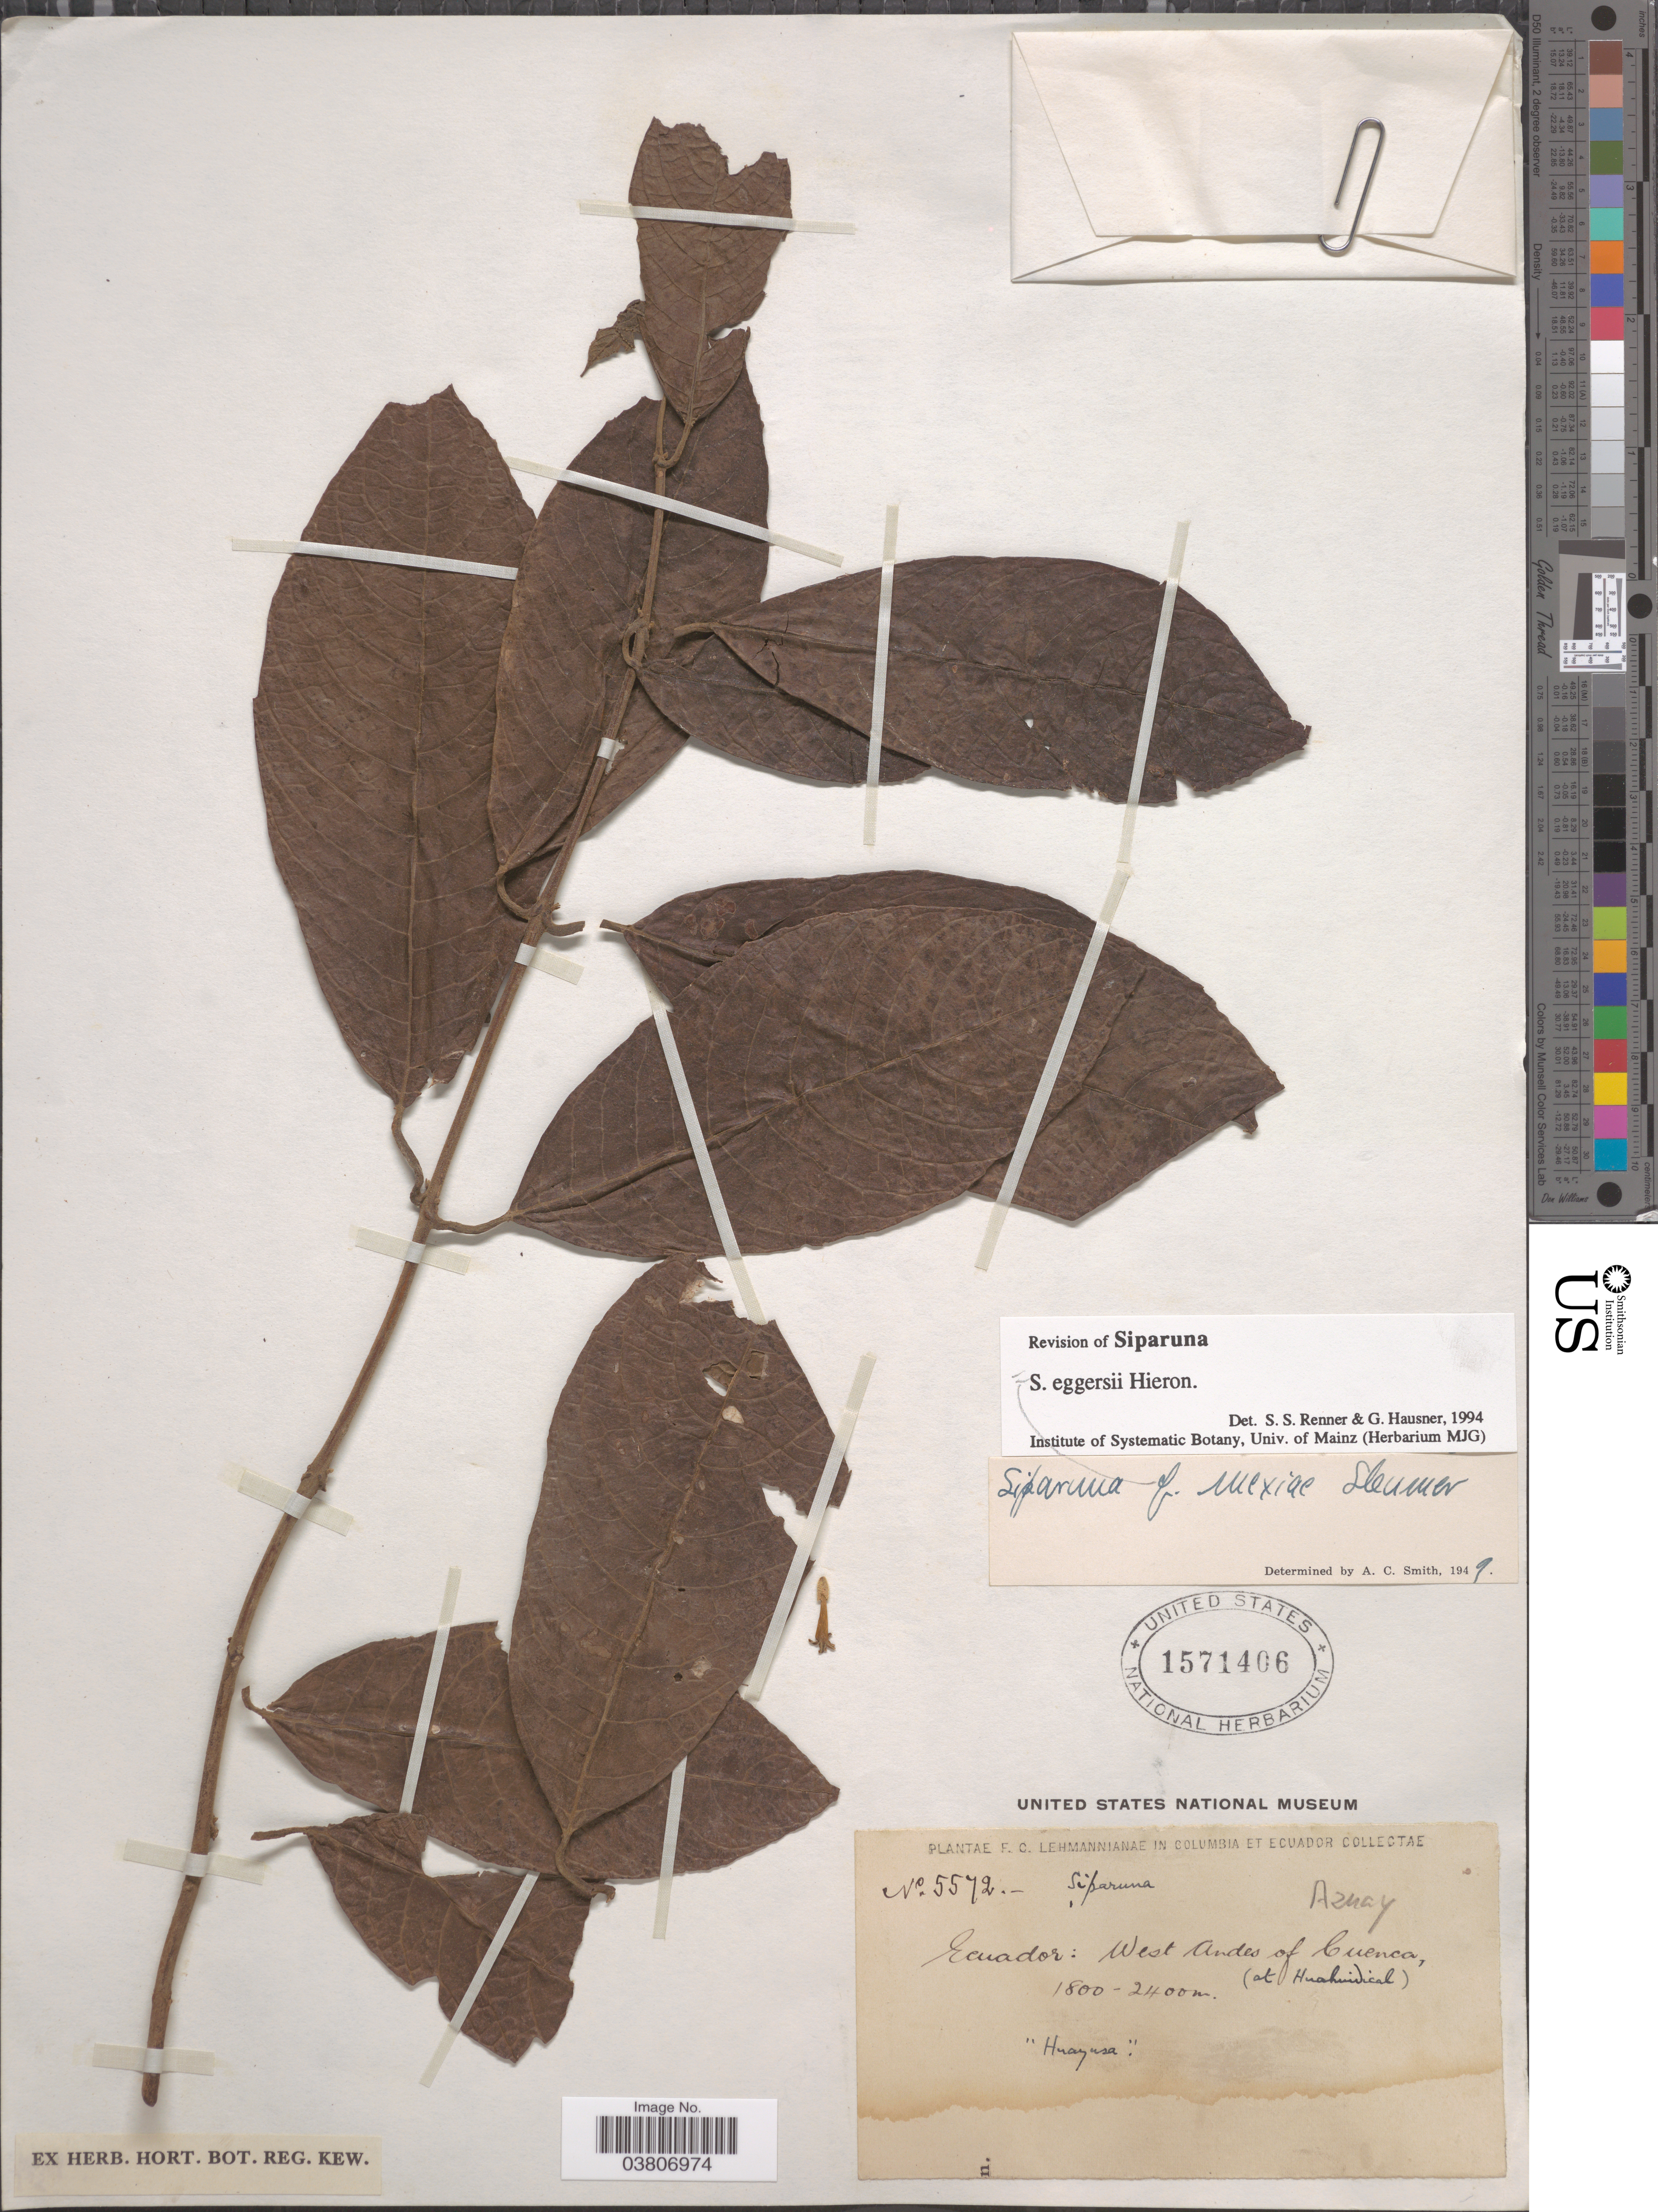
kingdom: Plantae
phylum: Tracheophyta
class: Magnoliopsida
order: Laurales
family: Siparunaceae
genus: Siparuna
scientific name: Siparuna eggersii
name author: Hieron.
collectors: F. C. Lehmann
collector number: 5572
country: Ecuador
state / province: Azuay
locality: West Andes of Cuenca, (at Huahuidical [interpreted]).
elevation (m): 1800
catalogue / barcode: US 1571406